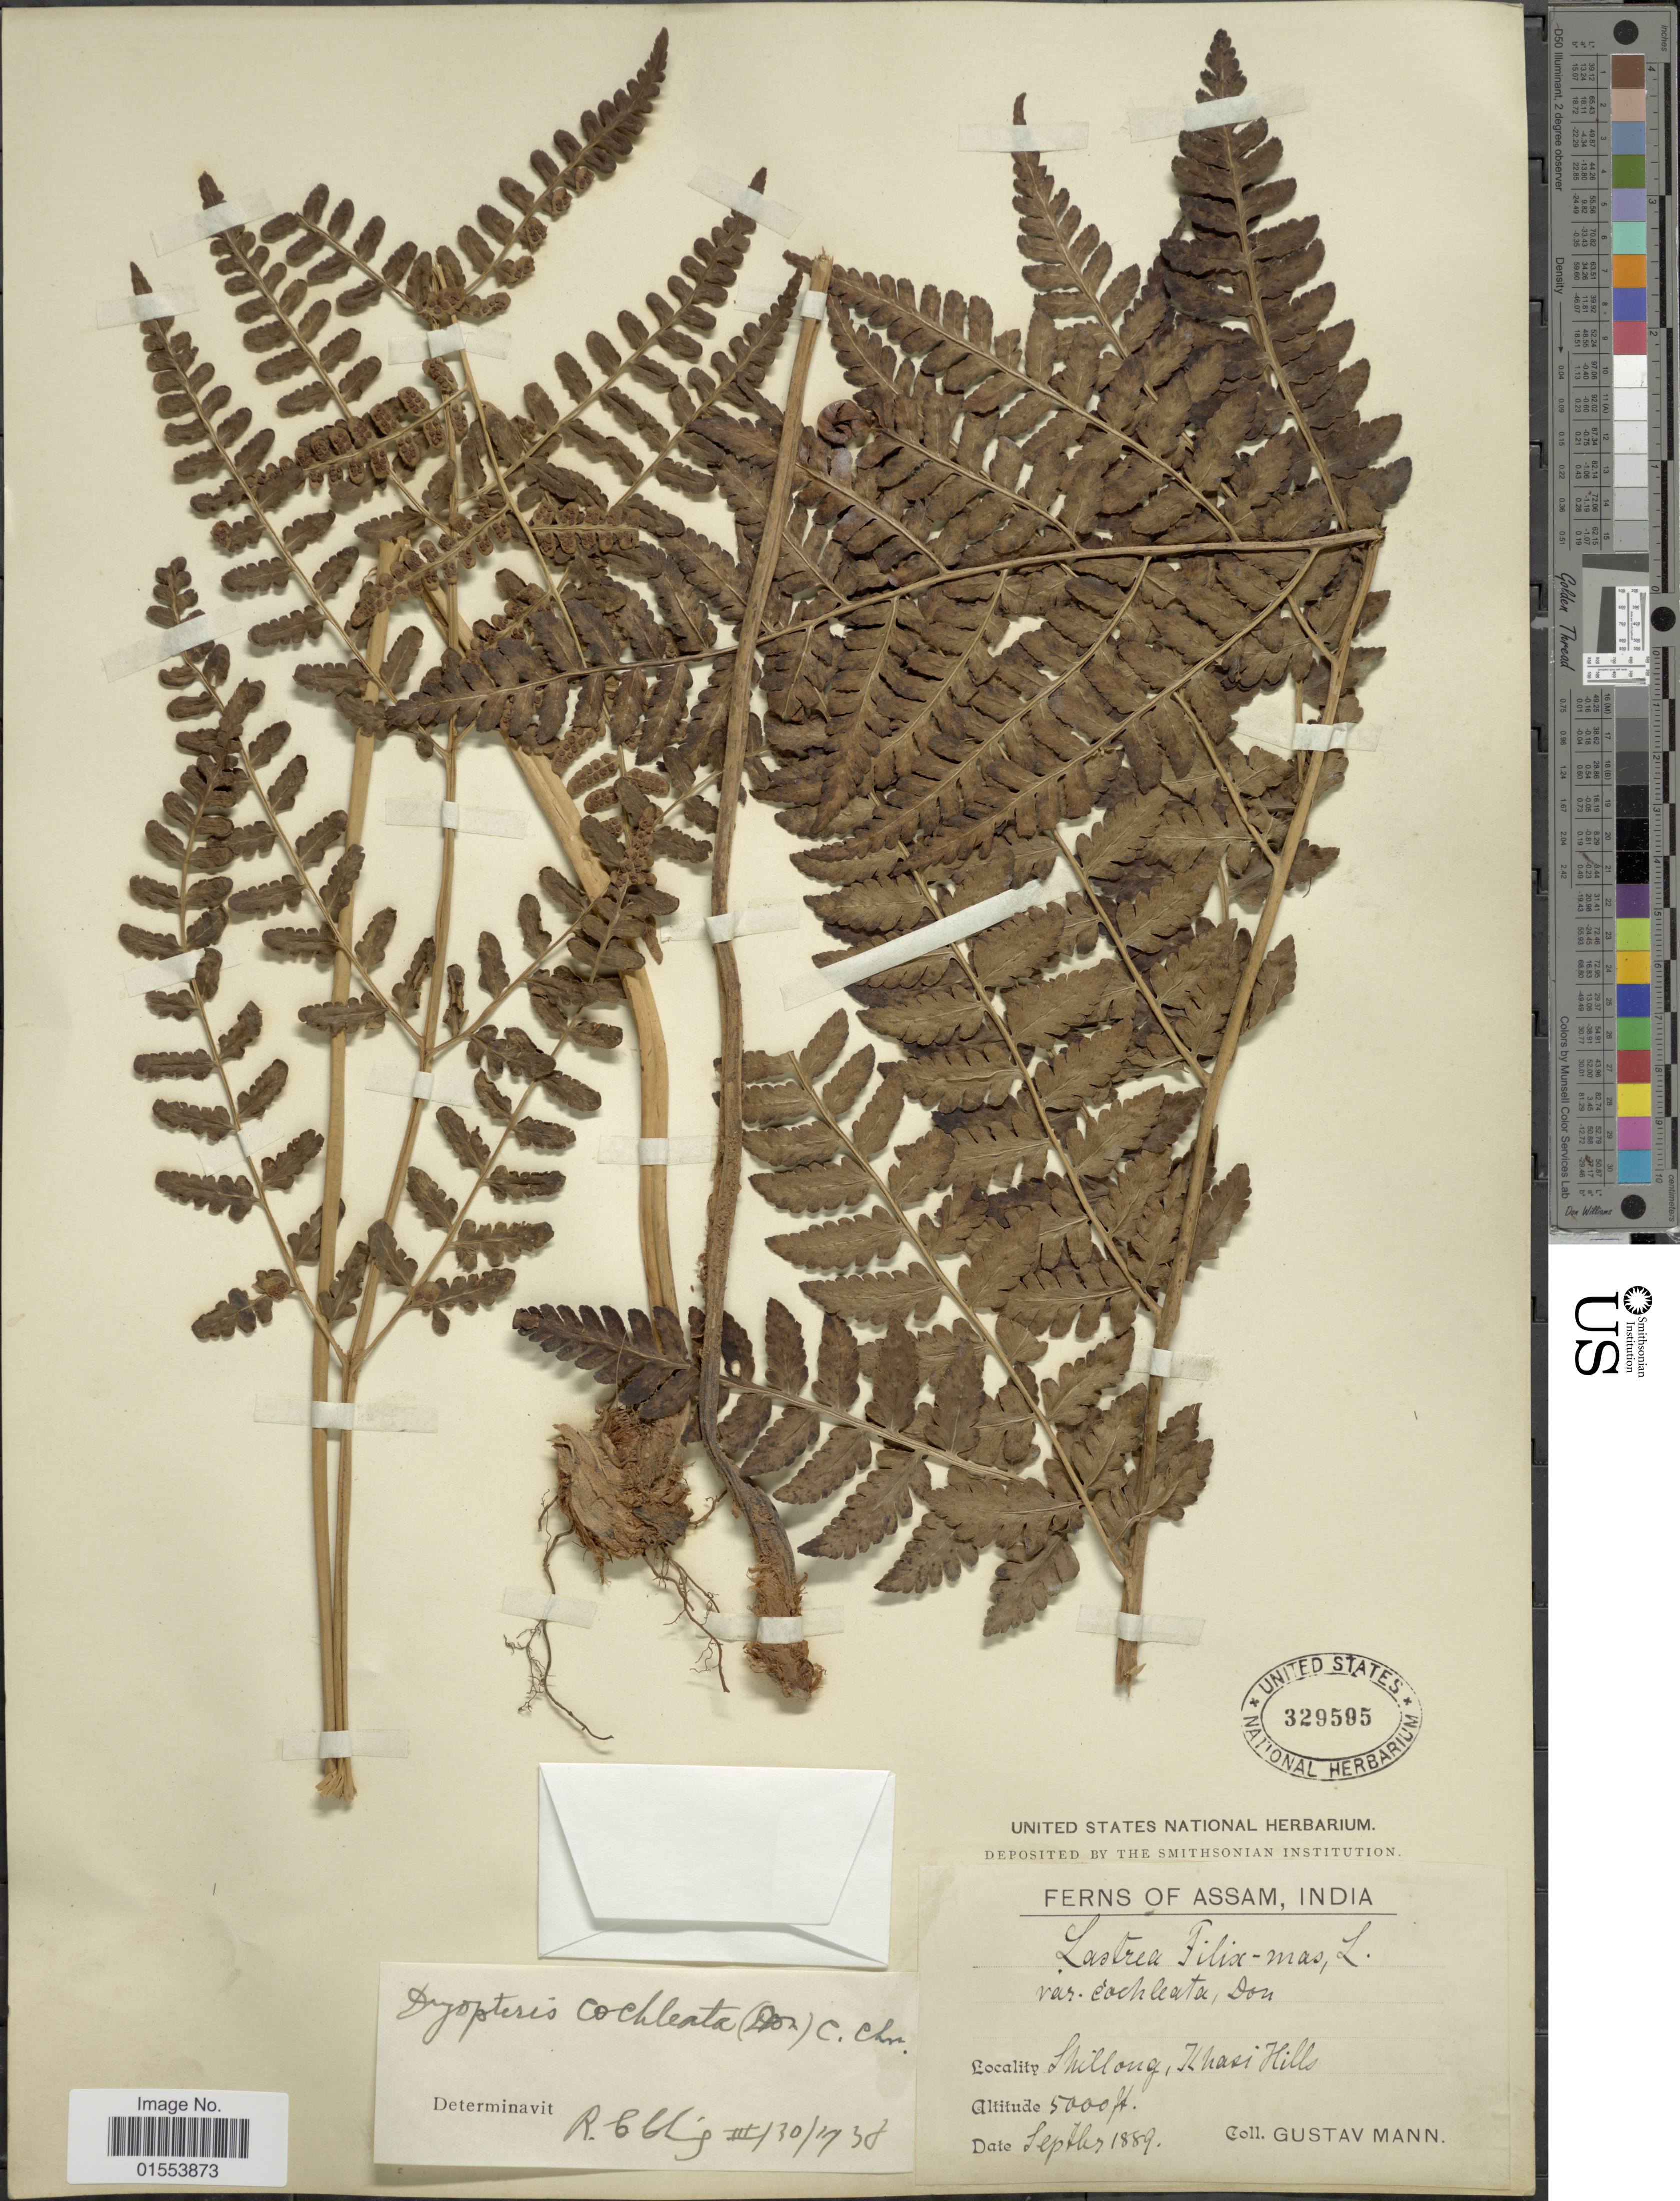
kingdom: Plantae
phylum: Tracheophyta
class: Polypodiopsida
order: Polypodiales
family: Dryopteridaceae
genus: Dryopteris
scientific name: Dryopteris cochleata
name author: (D. Don) C. Chr.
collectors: G. Mann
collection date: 1889-09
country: India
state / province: Meghalaya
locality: Assam, India. Shillong, Khasi Hills.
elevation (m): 1524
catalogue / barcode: US 329595